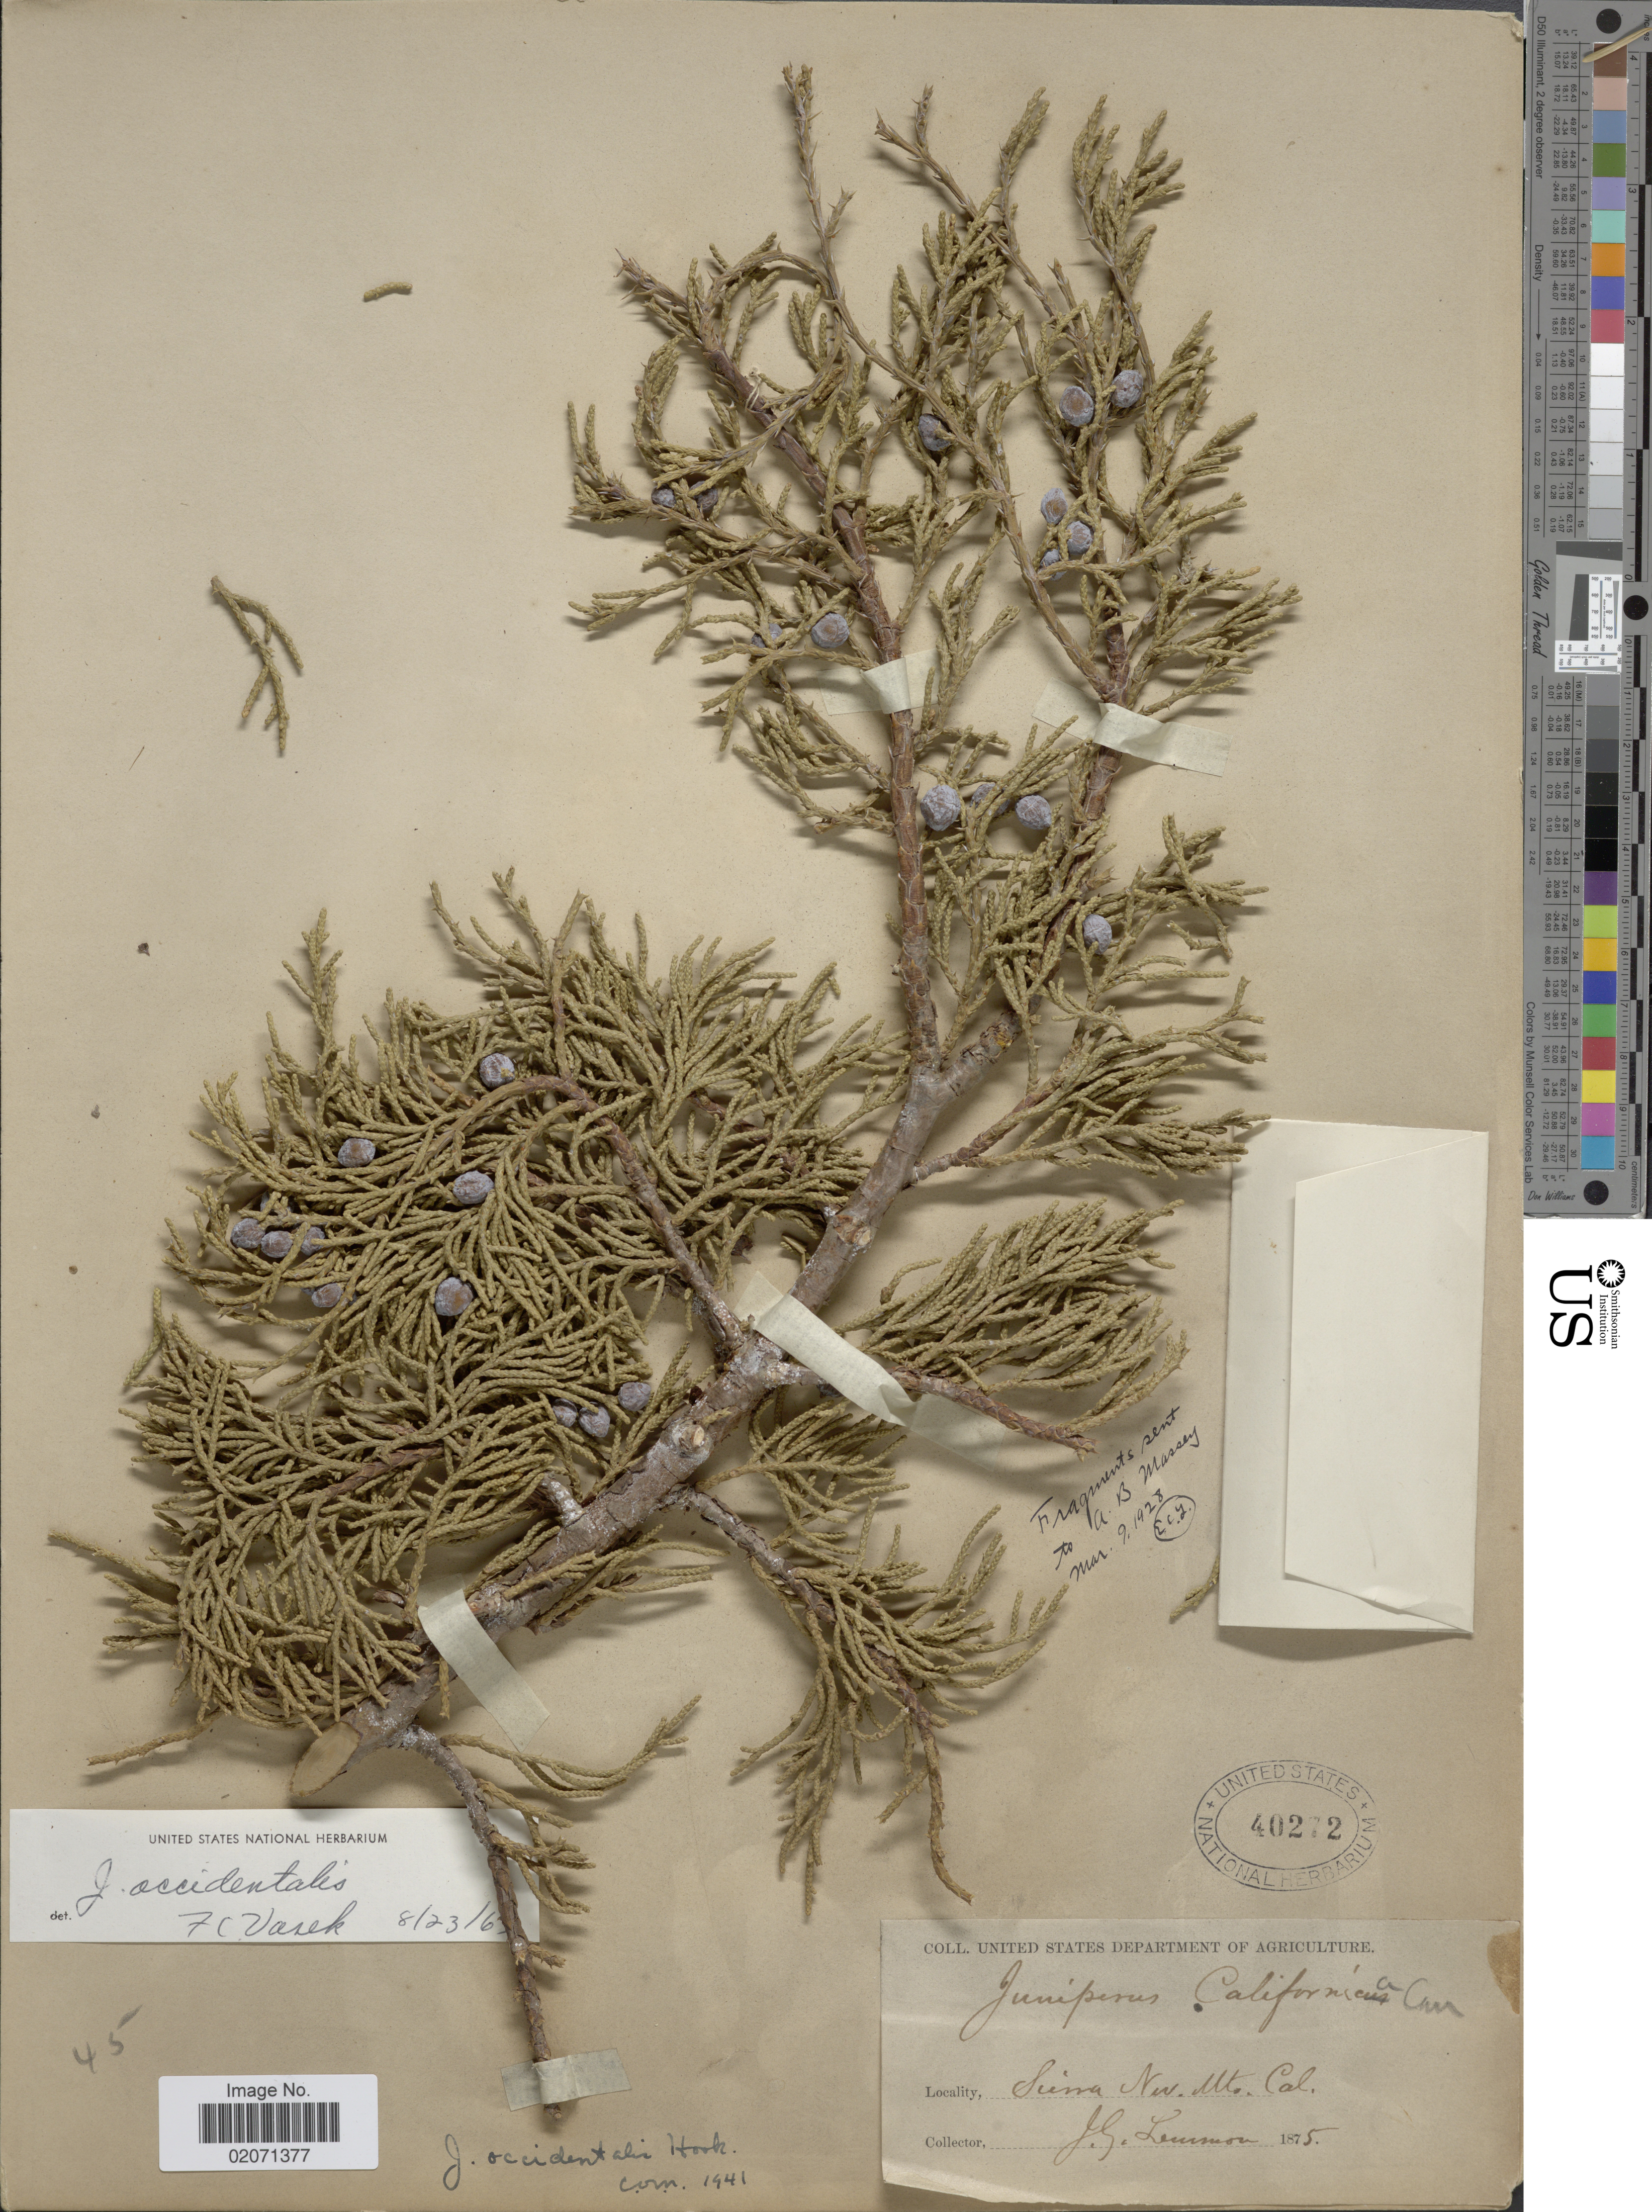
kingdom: Plantae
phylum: Tracheophyta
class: Pinopsida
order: Pinales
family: Cupressaceae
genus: Juniperus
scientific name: Juniperus occidentalis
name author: Hook.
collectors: J. Lemmon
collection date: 1875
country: United States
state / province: California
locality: Sierra Nev. Mts. Cal.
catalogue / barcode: US 40272